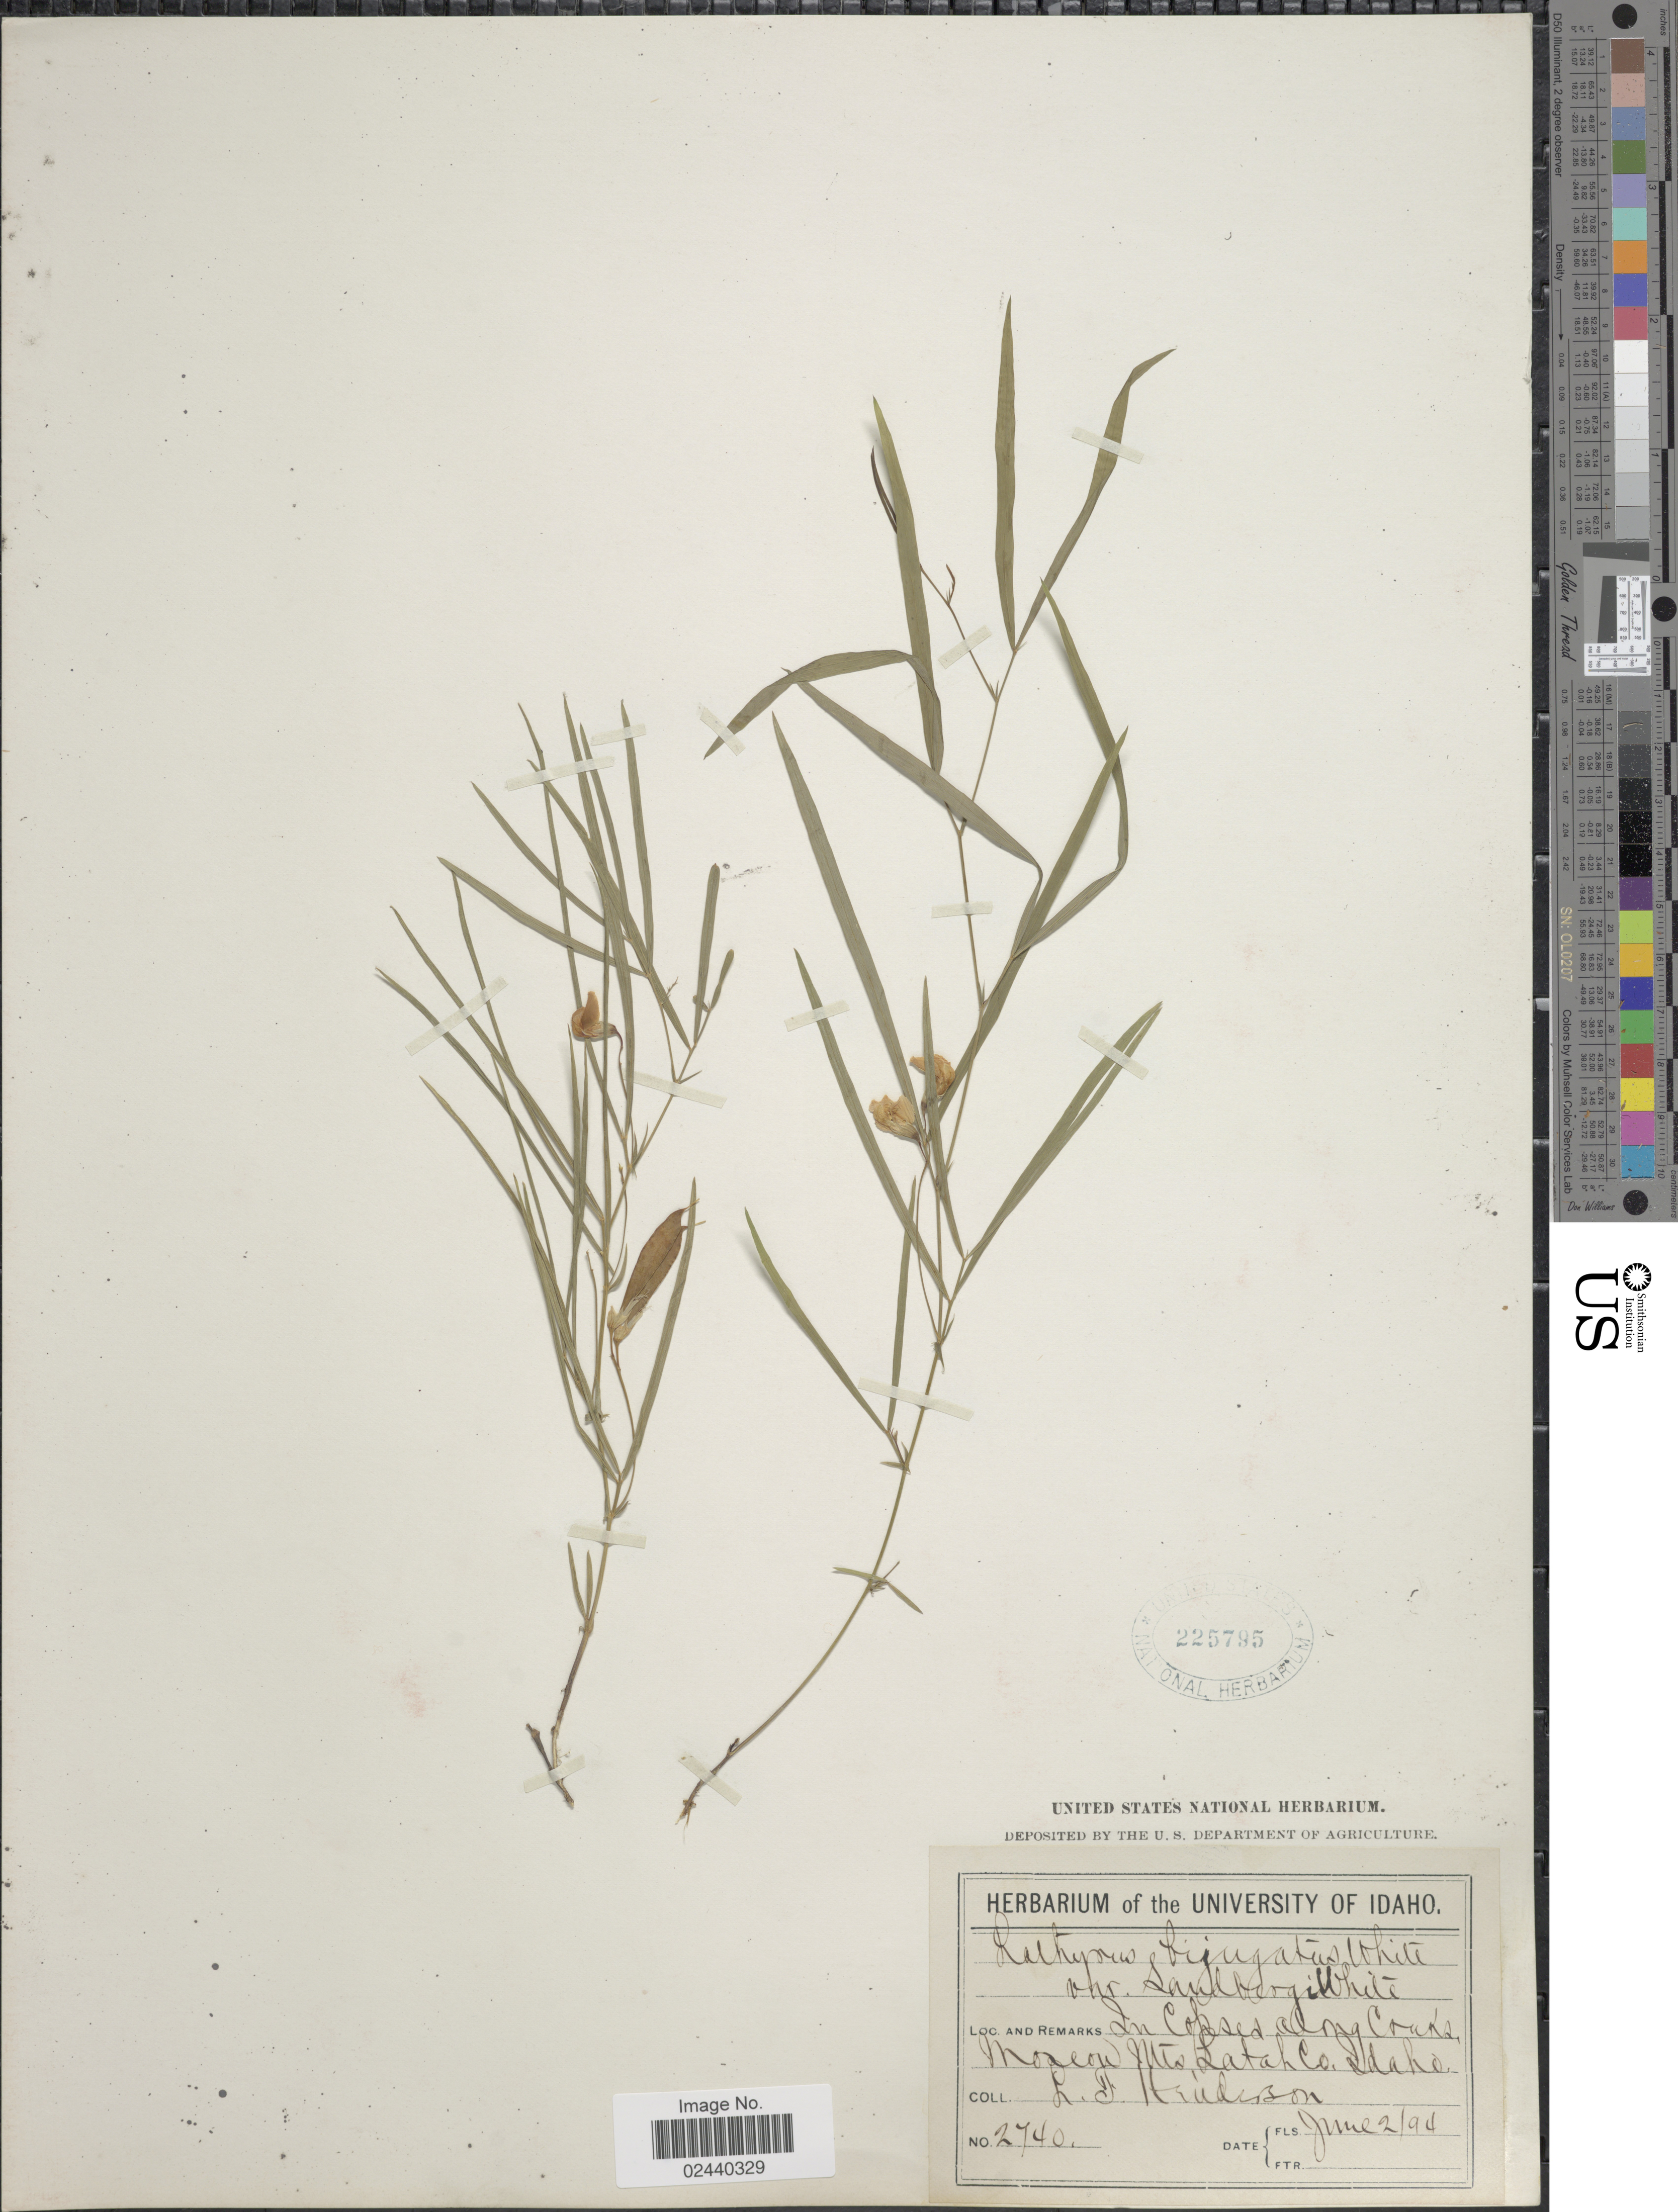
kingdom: Plantae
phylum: Tracheophyta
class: Magnoliopsida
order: Fabales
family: Fabaceae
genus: Lathyrus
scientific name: Lathyrus bijugatus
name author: T.G. White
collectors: L. Henderson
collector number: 2740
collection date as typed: Transcribed d/m/y: 2/6/94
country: United States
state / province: Idaho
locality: Moscow Mts., Latah Co.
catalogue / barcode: US 225795